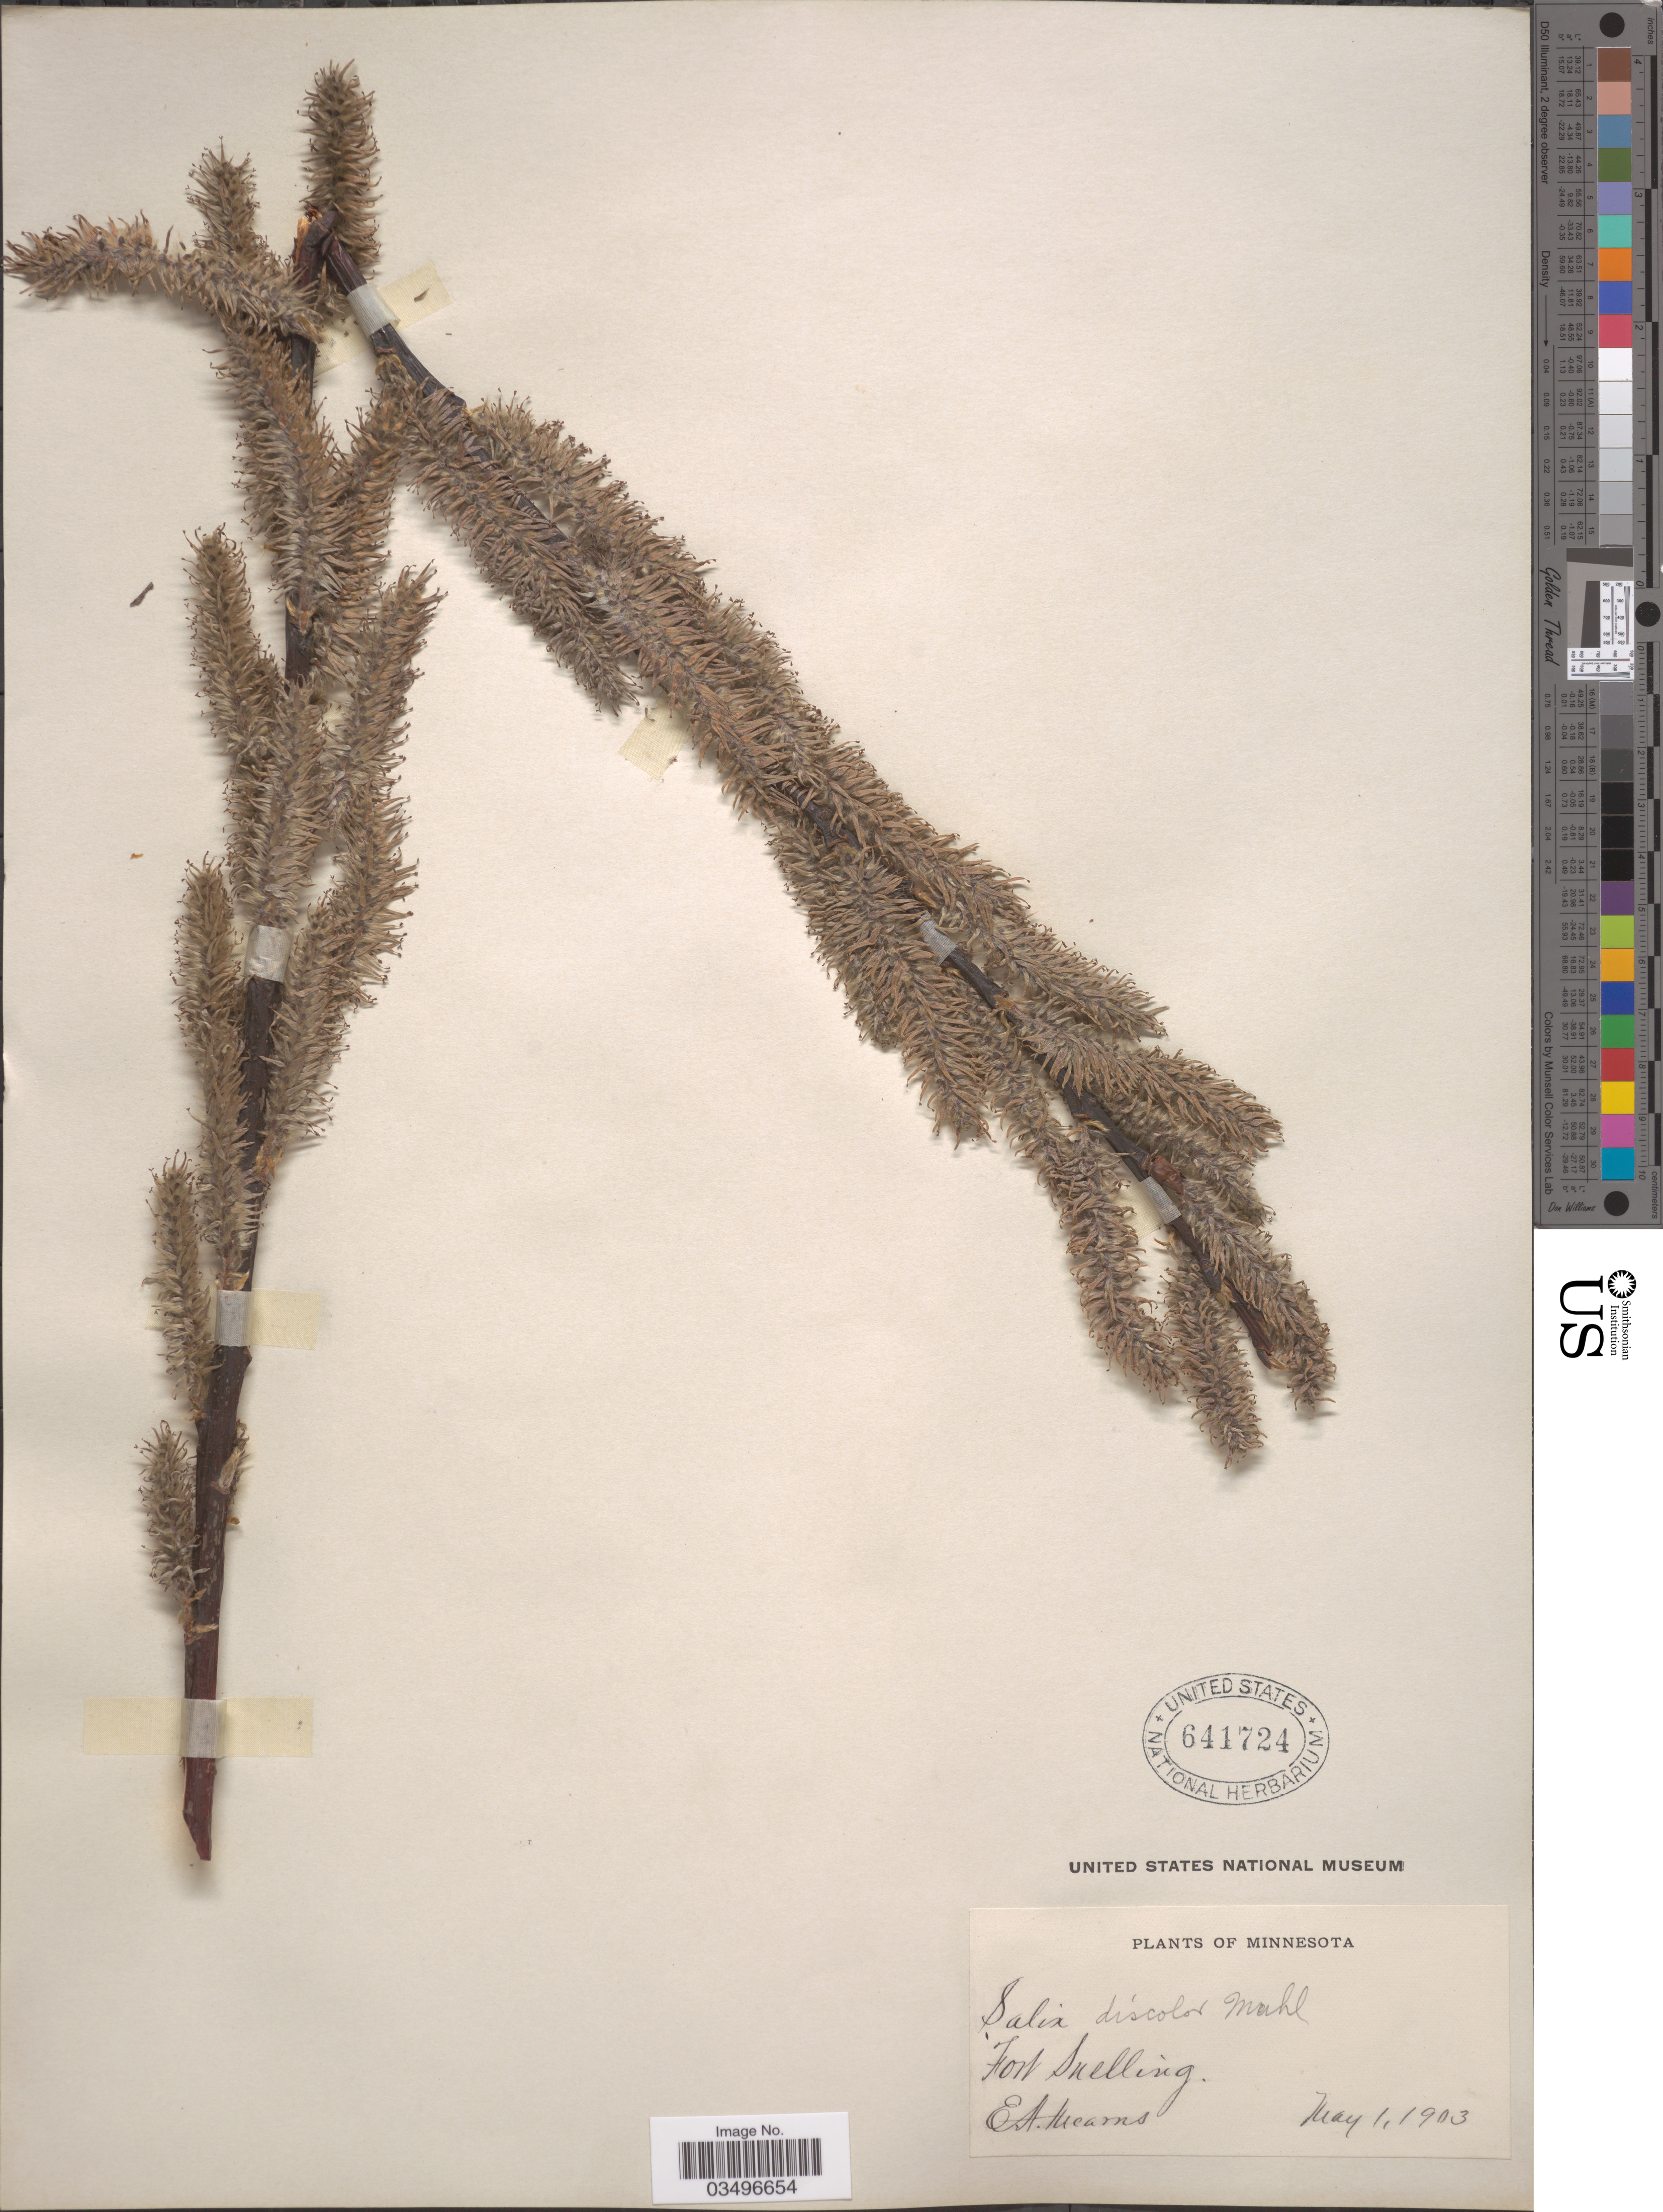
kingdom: Plantae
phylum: Tracheophyta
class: Magnoliopsida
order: Malpighiales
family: Salicaceae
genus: Salix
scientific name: Salix discolor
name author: Muhl.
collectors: E. A. Mearns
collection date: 1903-05-01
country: United States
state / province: Minnesota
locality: Fort Snelling.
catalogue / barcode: US 641724